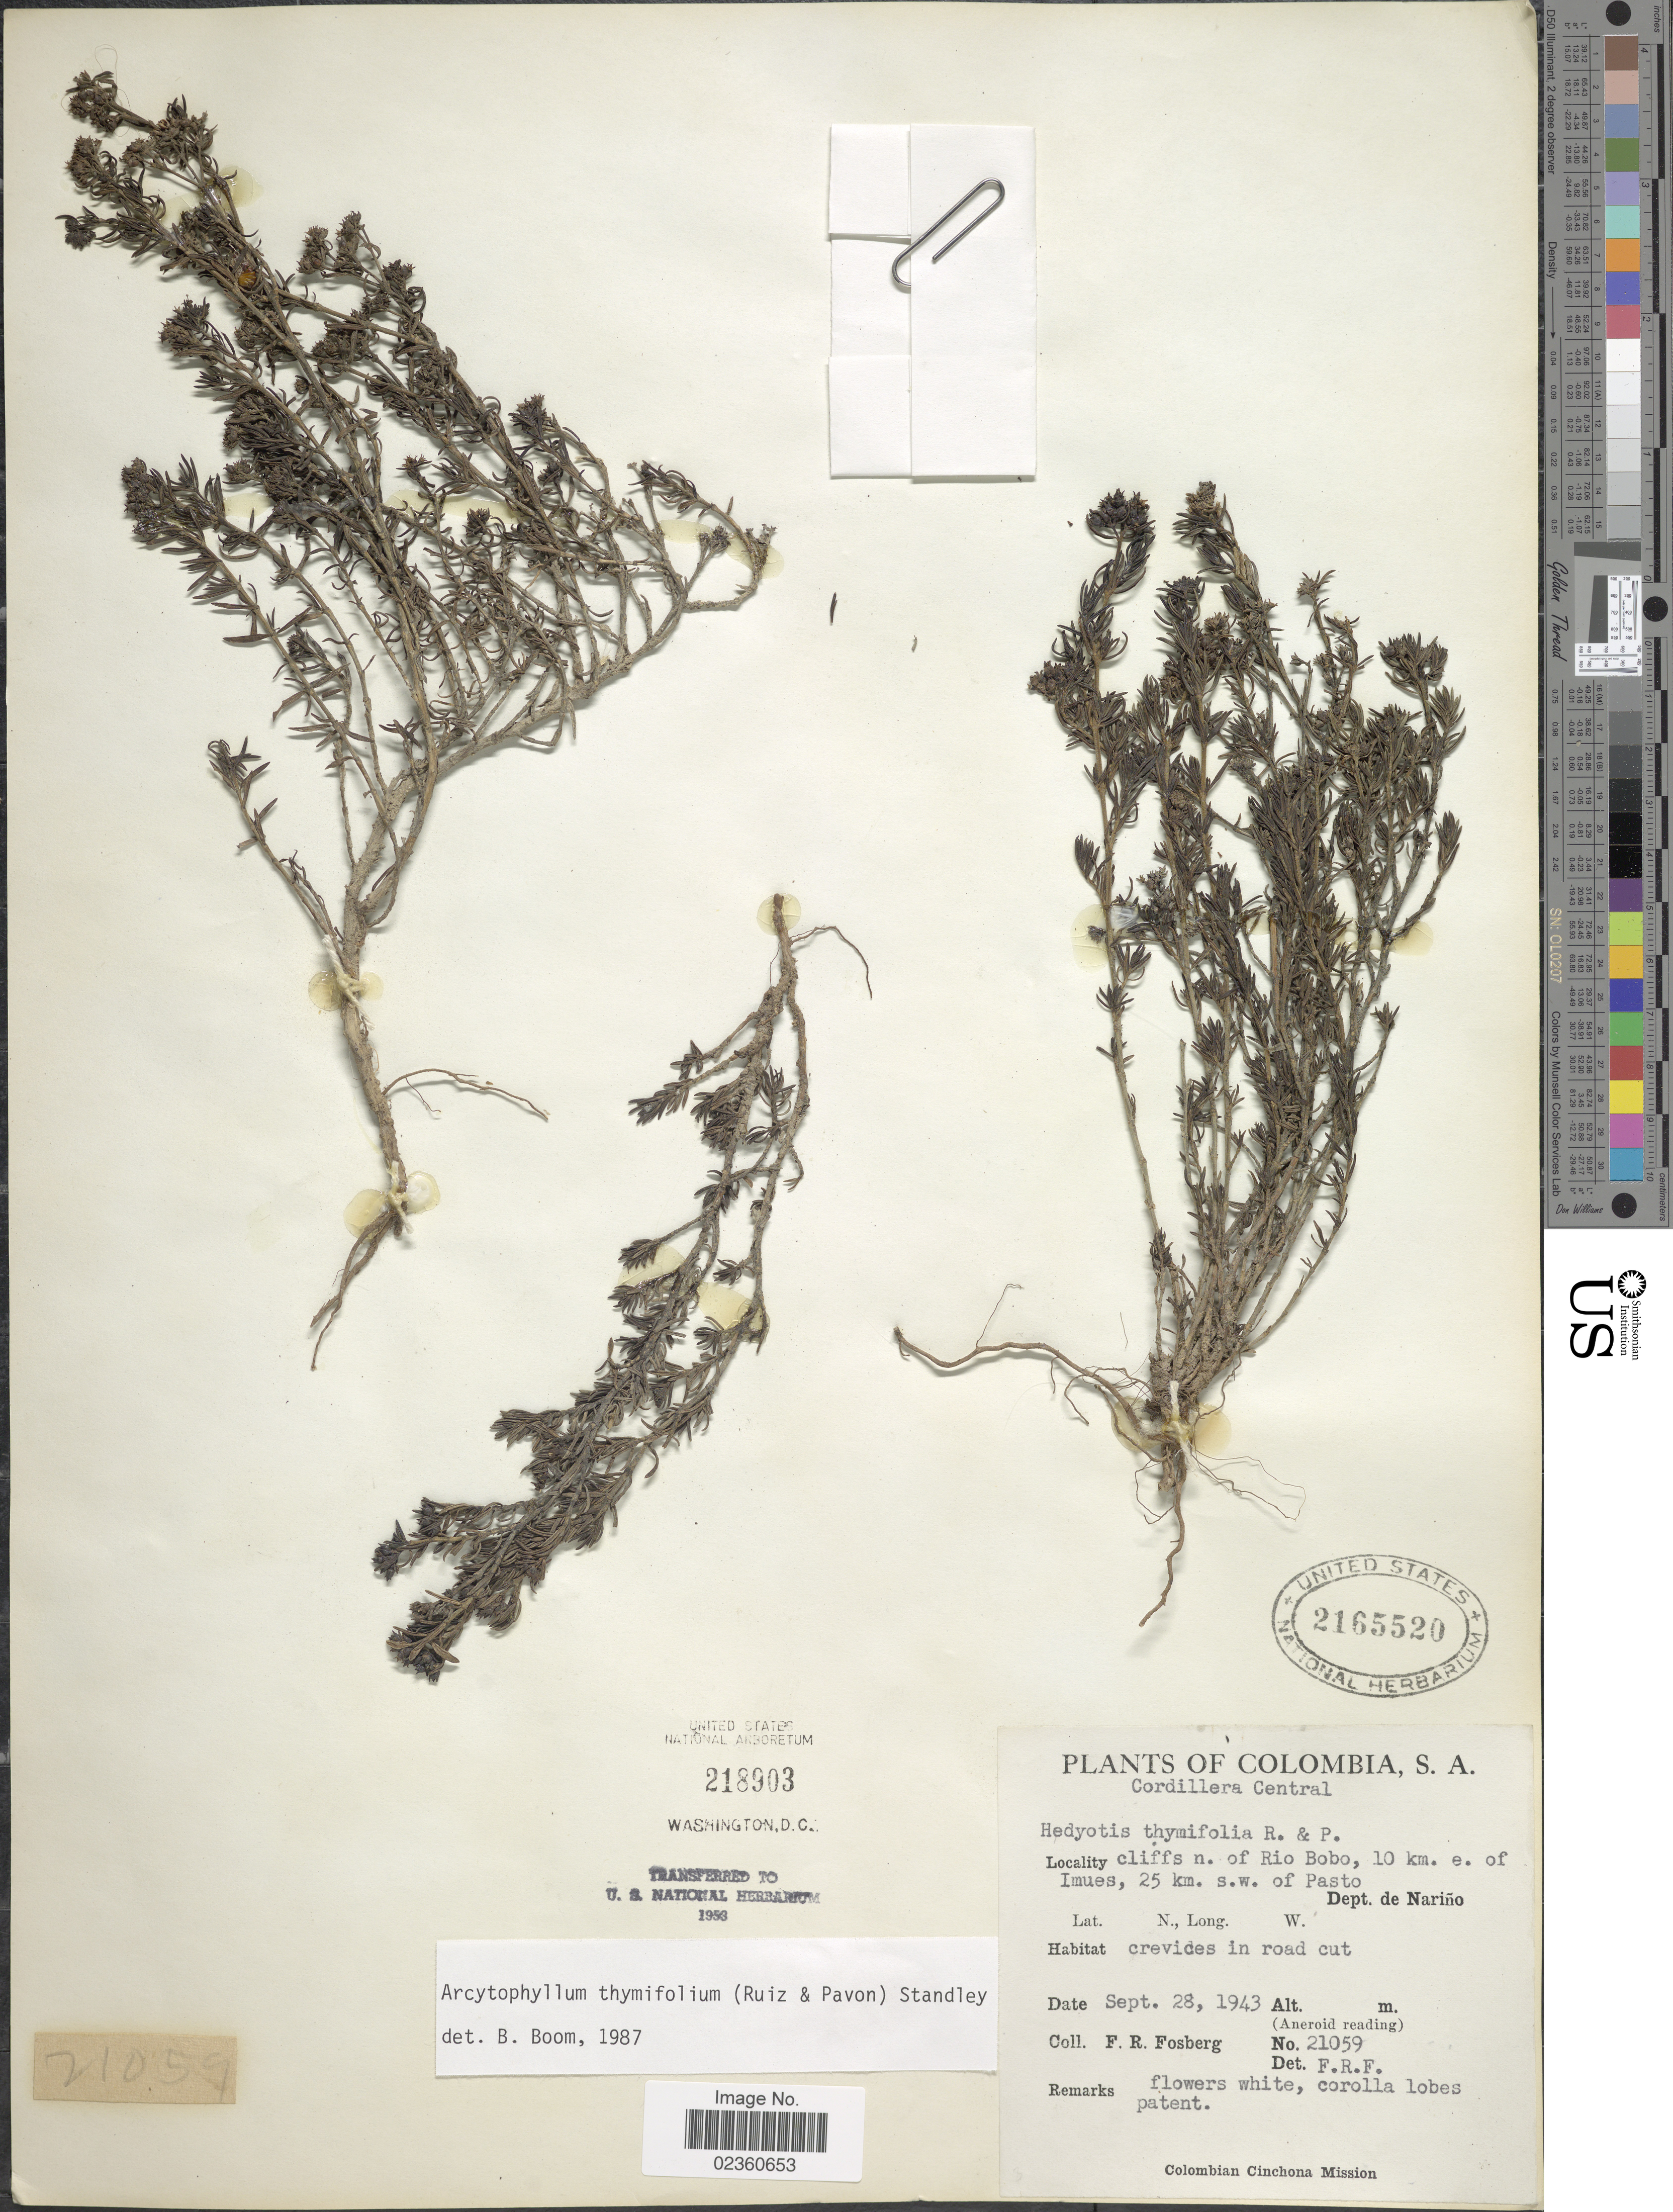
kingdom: Plantae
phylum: Tracheophyta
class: Magnoliopsida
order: Gentianales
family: Rubiaceae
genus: Arcytophyllum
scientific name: Arcytophyllum thymifolium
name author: (Ruiz & Pav.) Standl.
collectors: F. R. Fosberg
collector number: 21059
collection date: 1943-09-28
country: Colombia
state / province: Nariño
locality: Cordillera Central, cliffs n. of Rio Bobo, 10 km e. of Imues, 25 km s.w. of Pasto, Dept de Nariño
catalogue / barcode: US 2165520